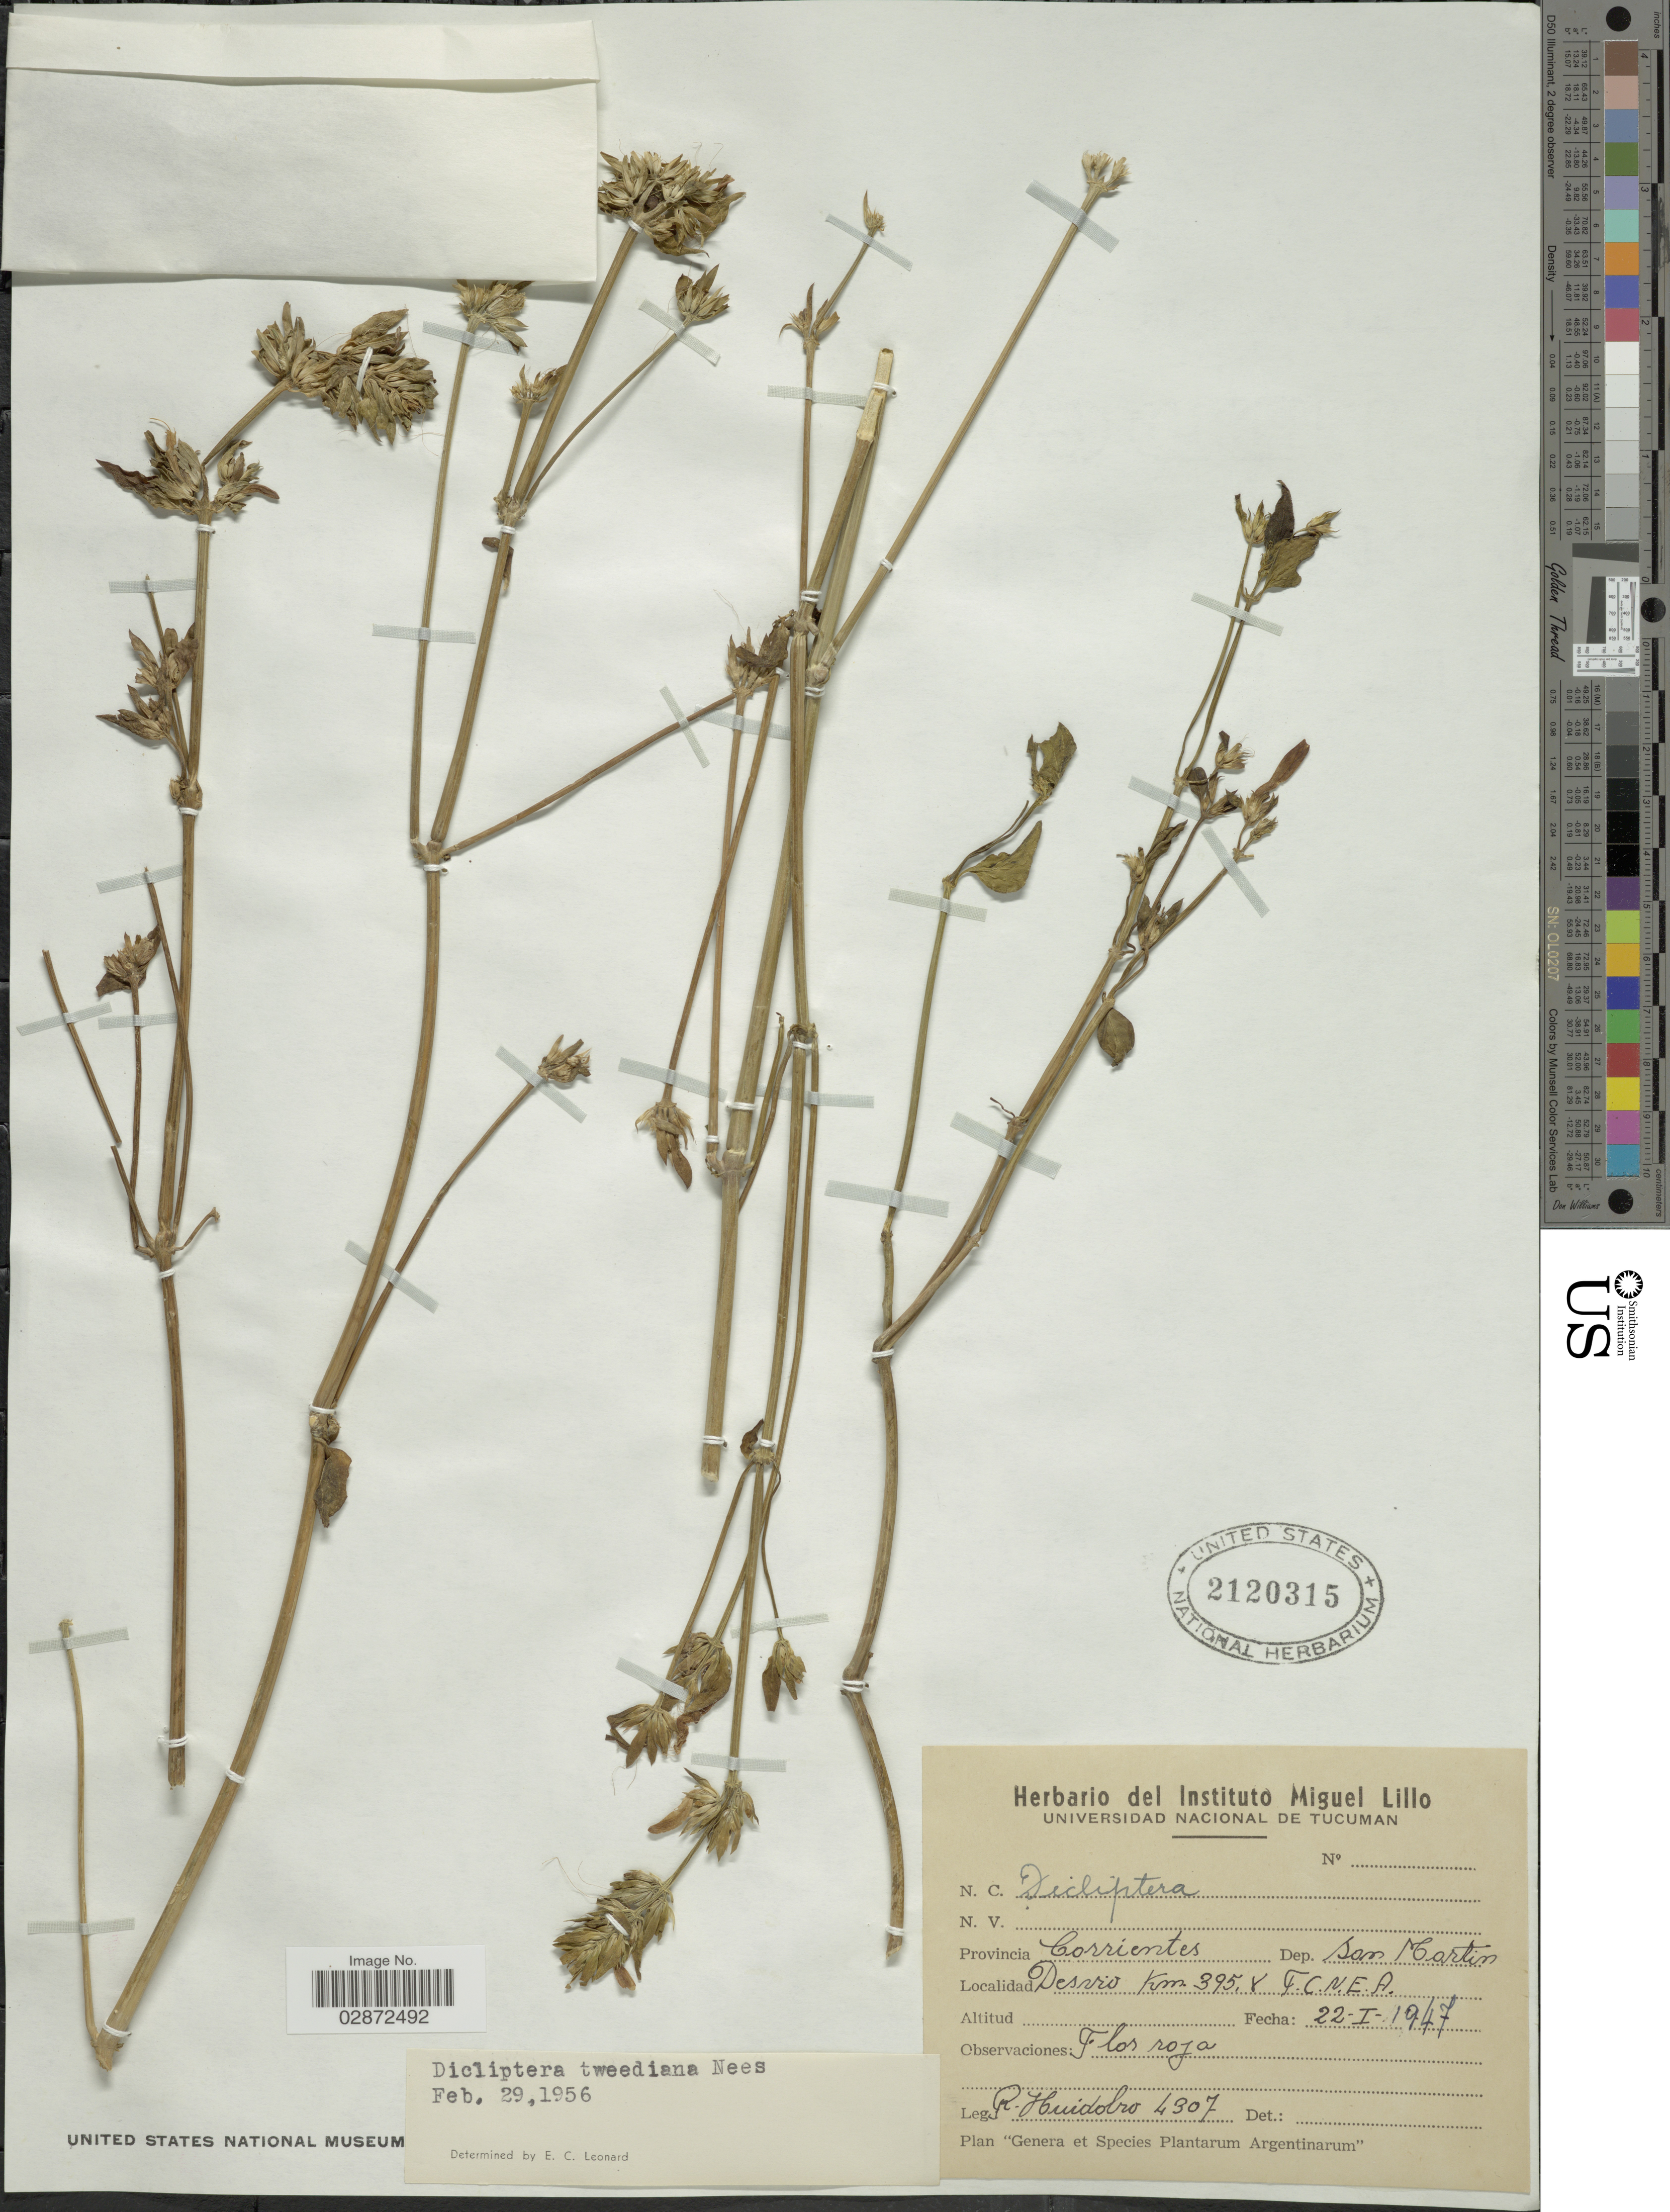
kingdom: Plantae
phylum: Tracheophyta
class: Magnoliopsida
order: Lamiales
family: Acanthaceae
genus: Dicliptera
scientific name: Dicliptera squarrosa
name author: Nees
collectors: R. Huidobro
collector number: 4307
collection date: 1947-01-22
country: Argentina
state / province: Corrientes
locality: Provincia Corrientes. Dep. San Martin. Desvio Km 395,8 F.C.N.E.A.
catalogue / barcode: US 2120315